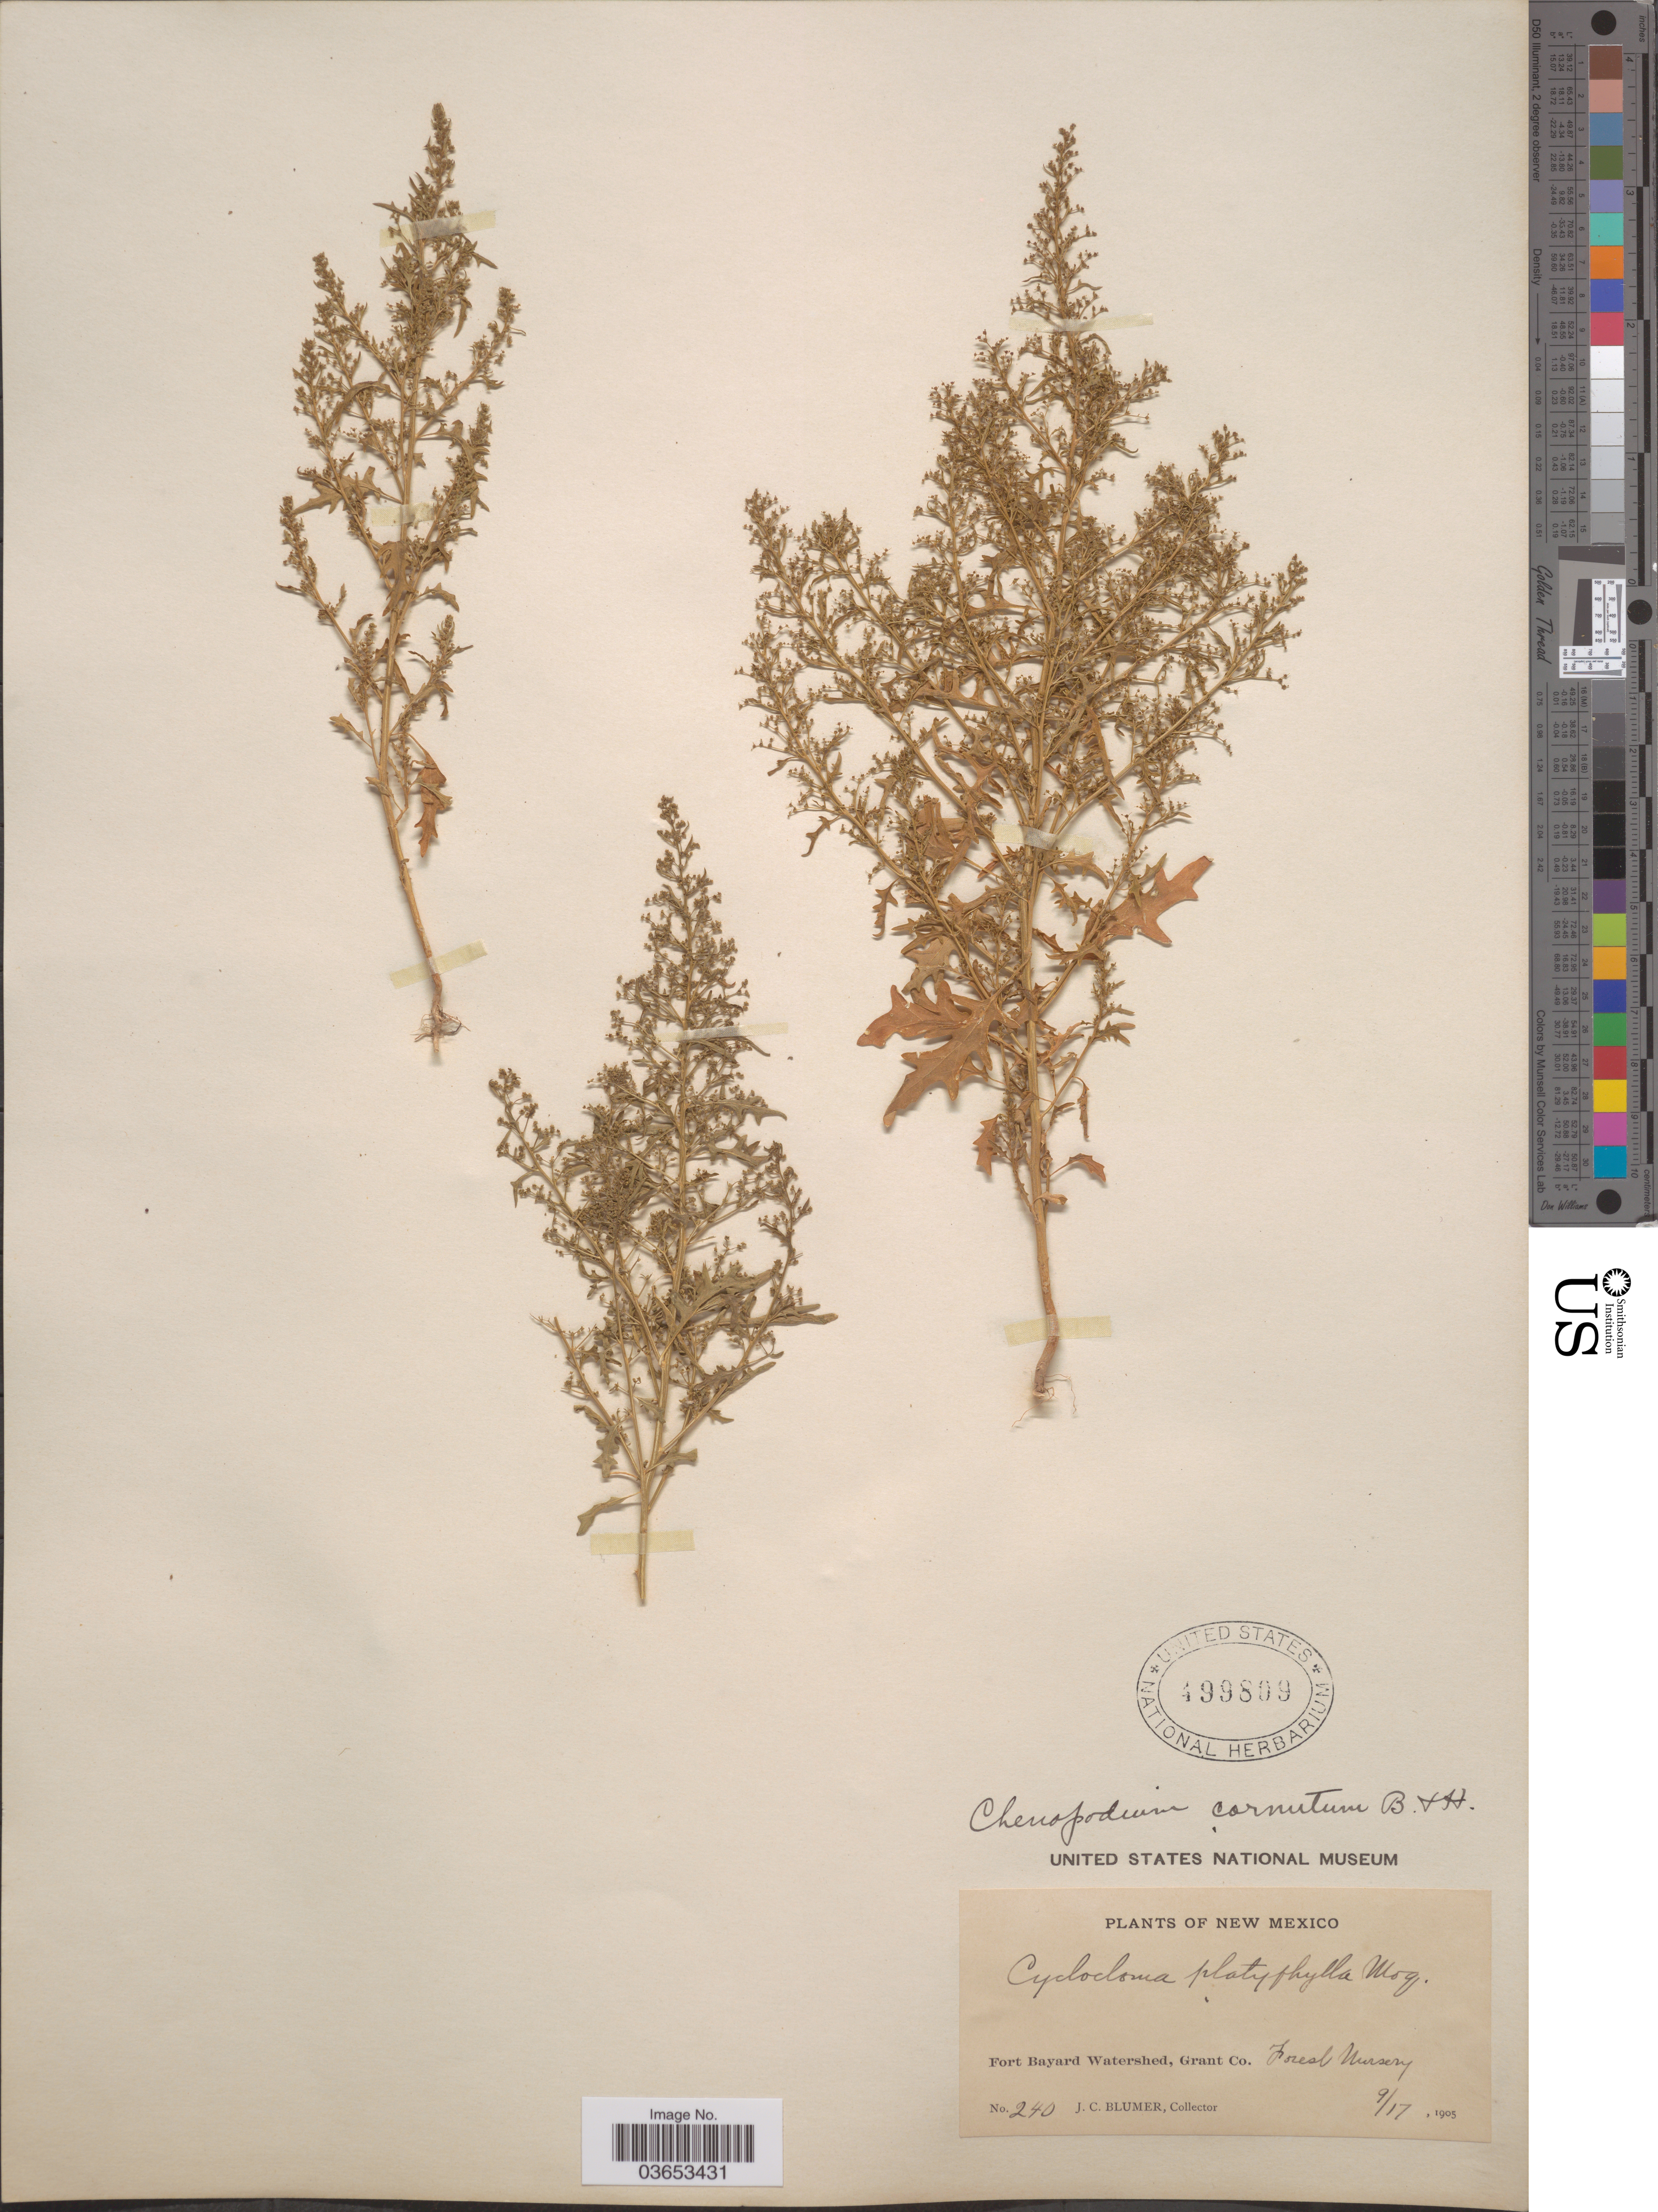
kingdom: Plantae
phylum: Tracheophyta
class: Magnoliopsida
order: Caryophyllales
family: Amaranthaceae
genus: Chenopodium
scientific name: Chenopodium incisum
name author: Poir.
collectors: J. C. Blumer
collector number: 240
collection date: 1905-09-17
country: United States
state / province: New Mexico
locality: Fort Bayard Watershed, Grant Co. Fresh Nursery.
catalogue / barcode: US 499809